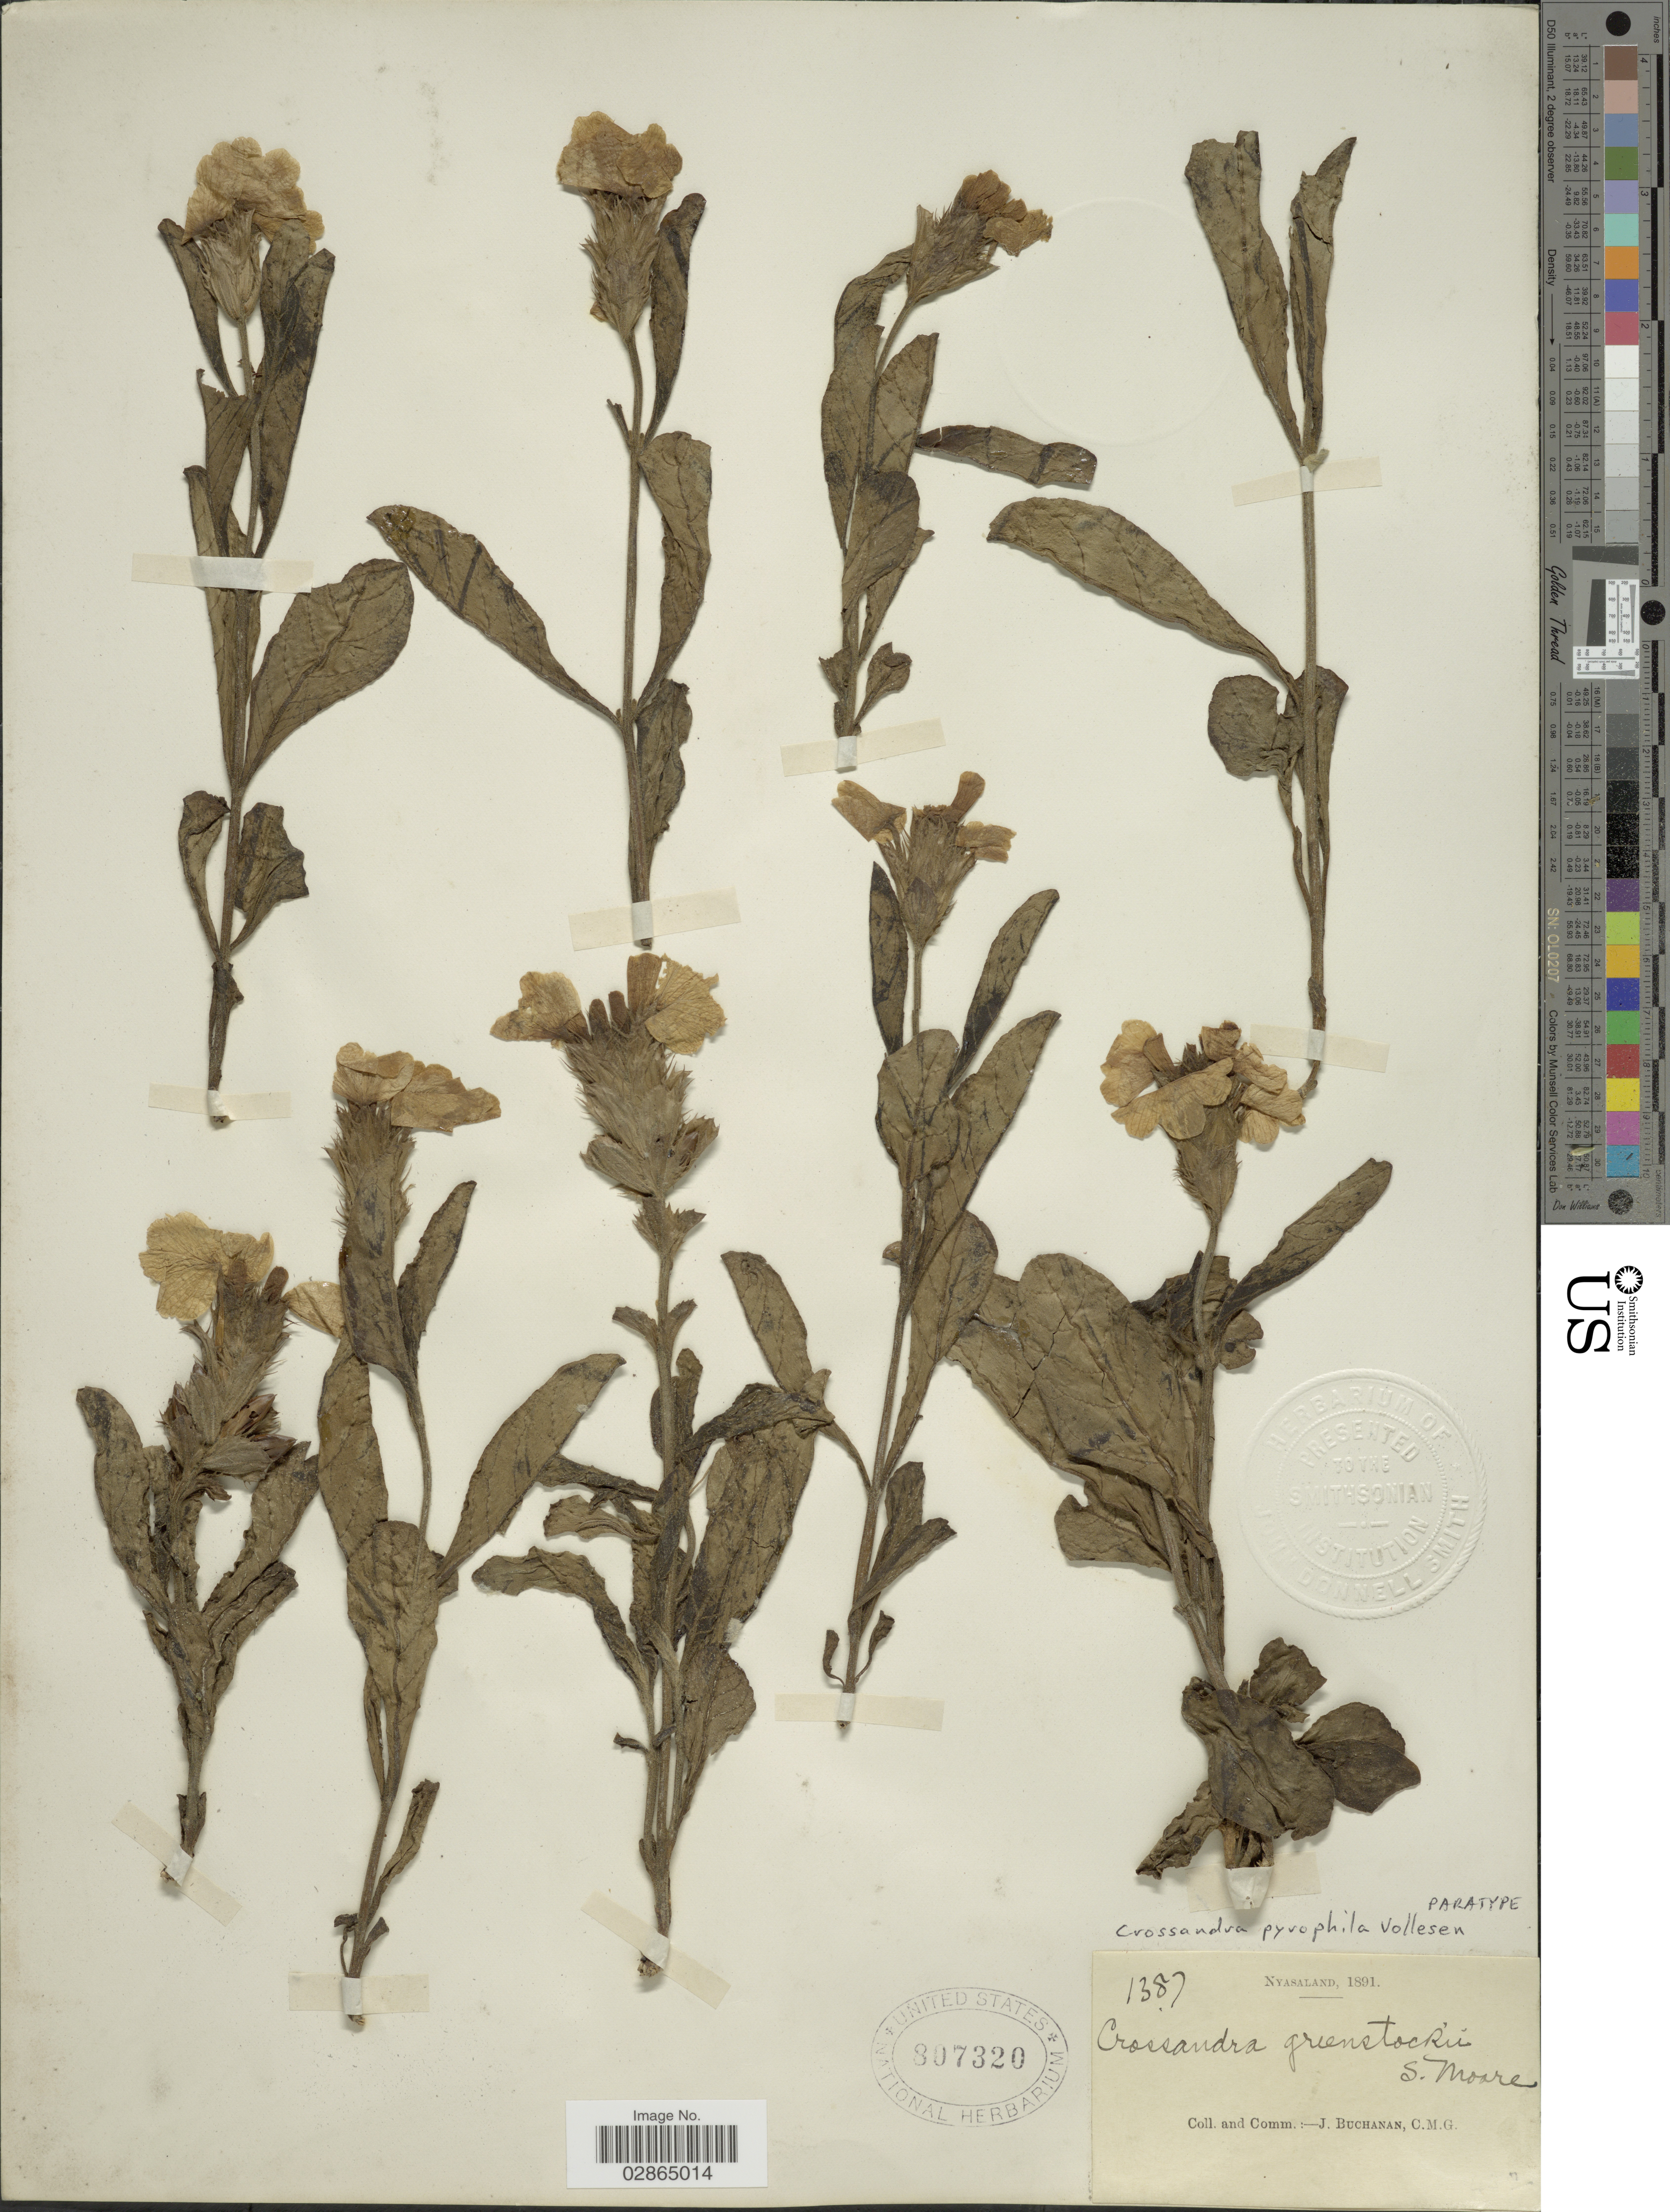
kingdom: Plantae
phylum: Tracheophyta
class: Magnoliopsida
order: Lamiales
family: Acanthaceae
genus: Crossandra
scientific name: Crossandra pyrophila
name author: Vollesen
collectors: J. Buchanan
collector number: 1387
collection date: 1891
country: Malawi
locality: Nyasaland.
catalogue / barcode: US 807320